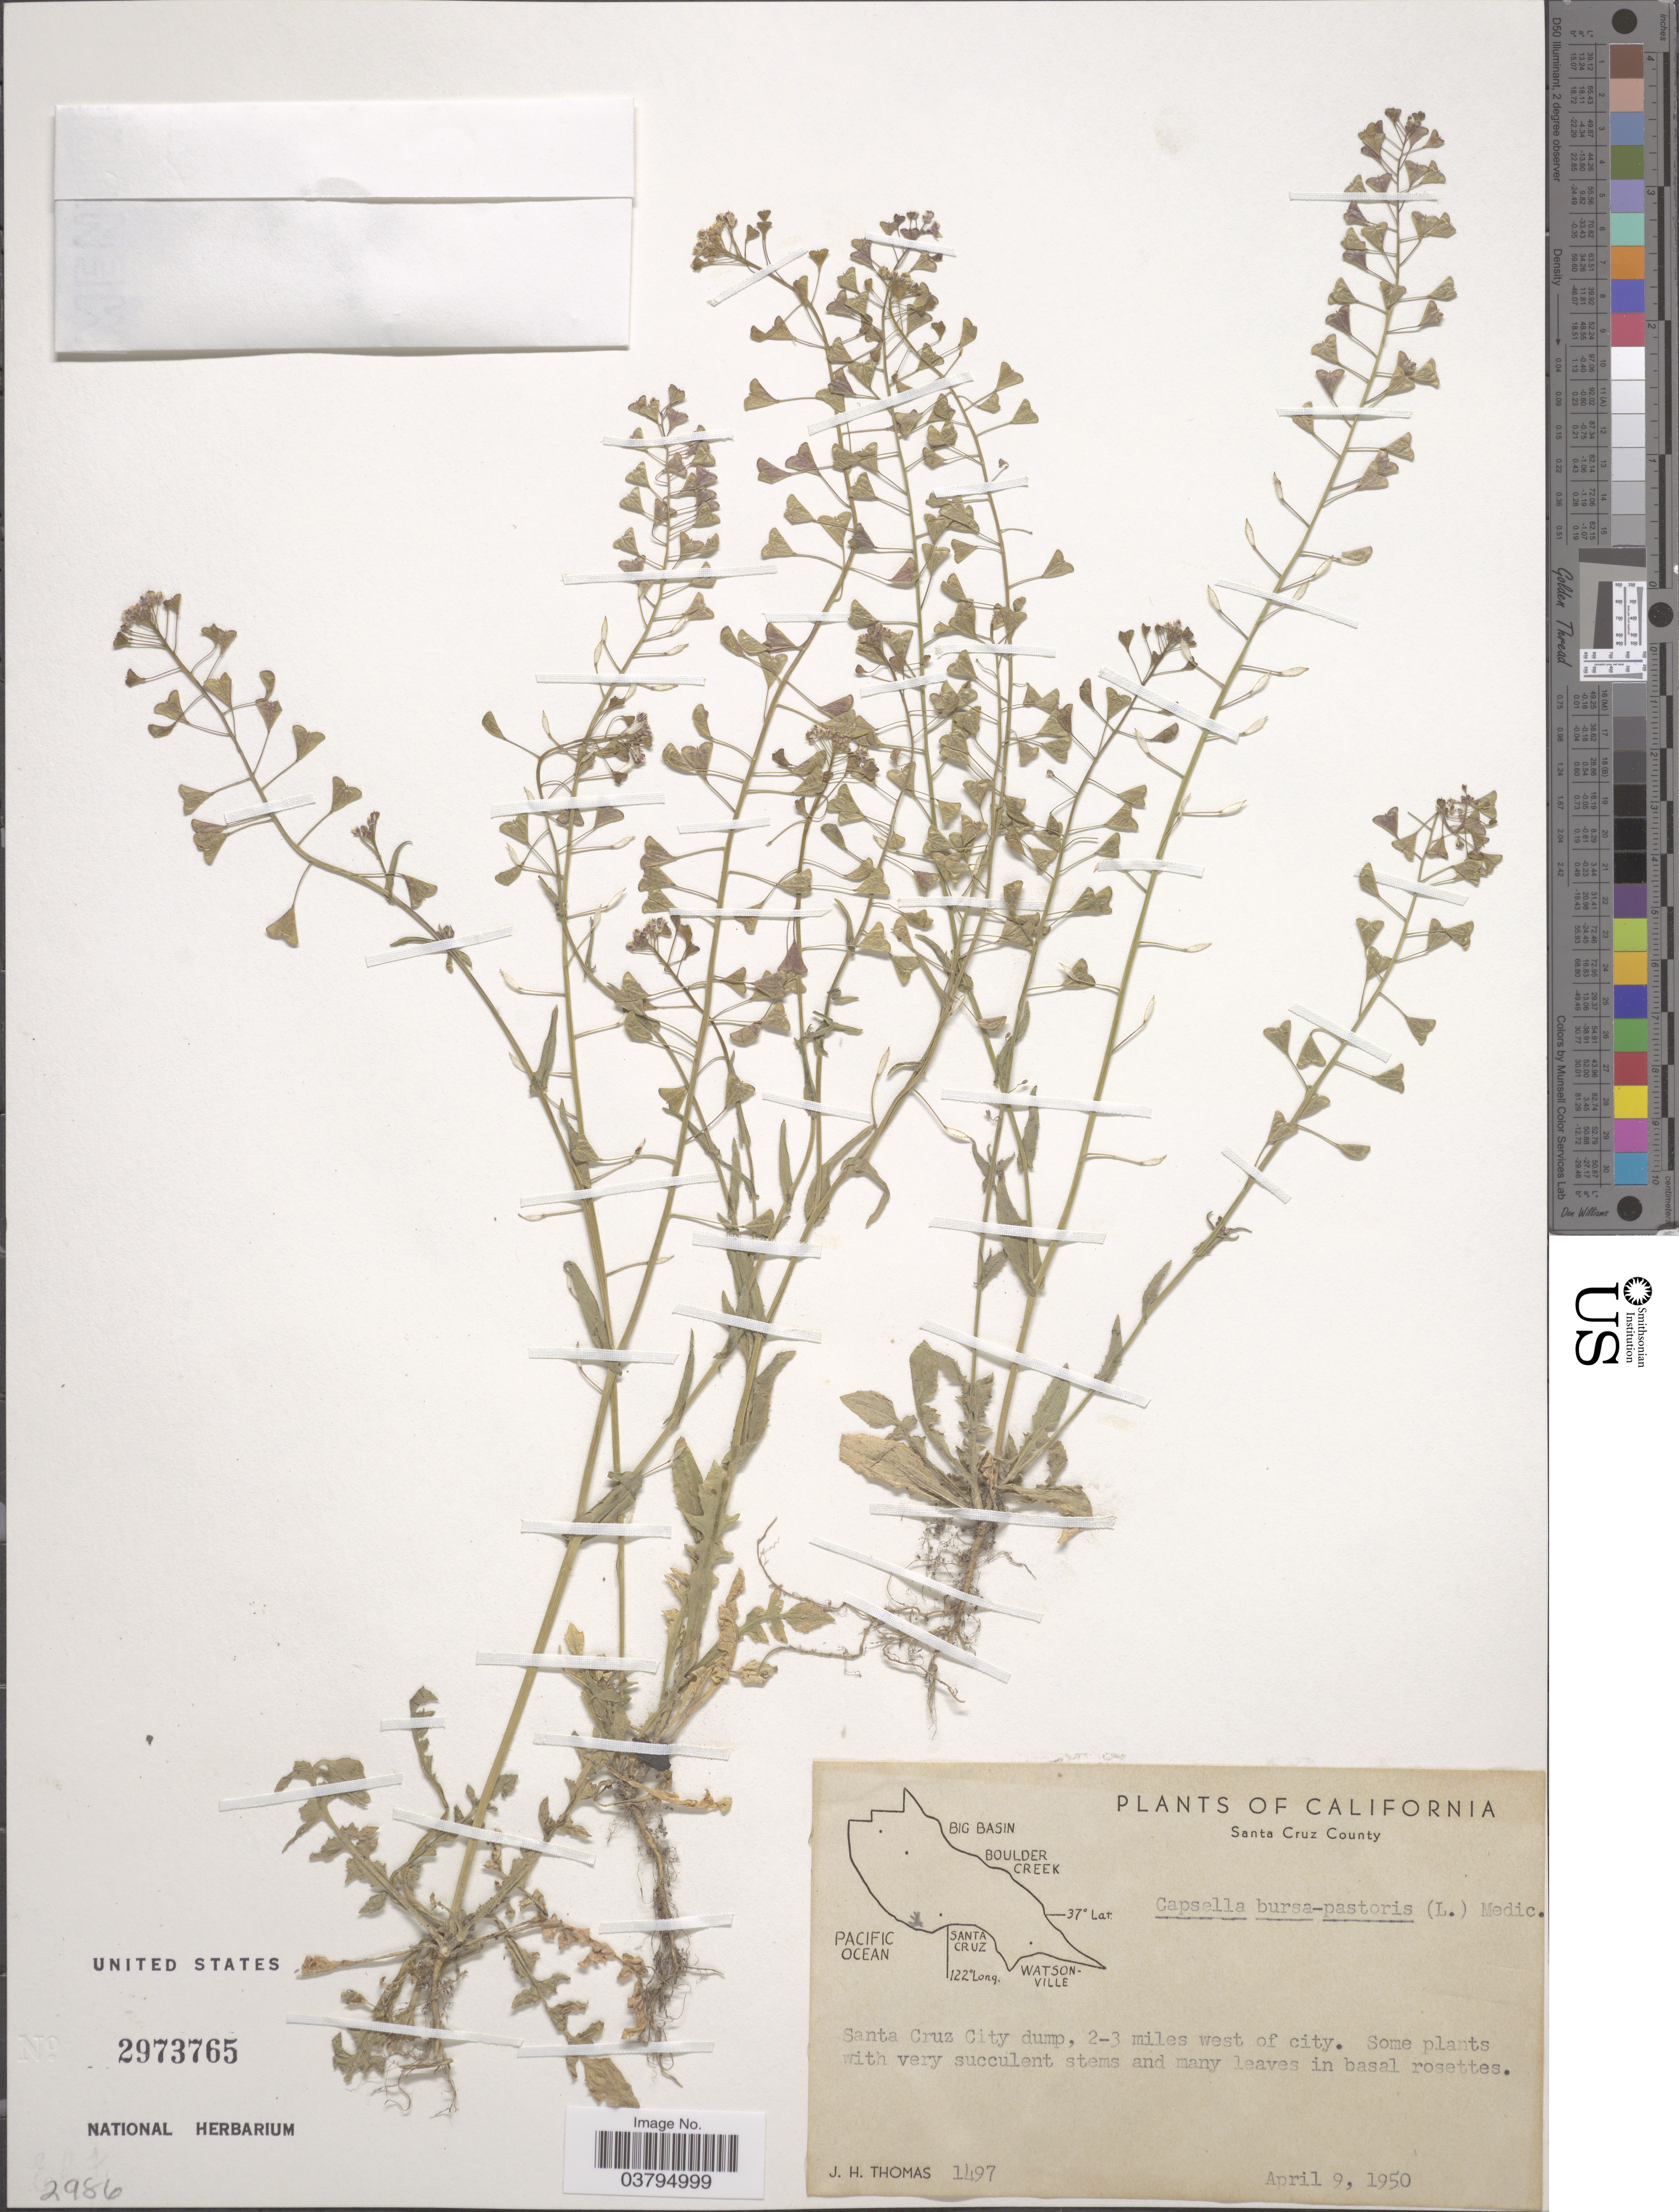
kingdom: Plantae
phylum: Tracheophyta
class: Magnoliopsida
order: Brassicales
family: Brassicaceae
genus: Capsella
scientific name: Capsella bursa-pastoris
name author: (L.) Medik.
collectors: J. H. Thomas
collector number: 1497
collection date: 1950-04-09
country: United States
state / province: California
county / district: Santa Cruz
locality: Santa Cruz County. Santa Cruz City dump, 2-3 miles west of city.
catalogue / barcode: US 2973765